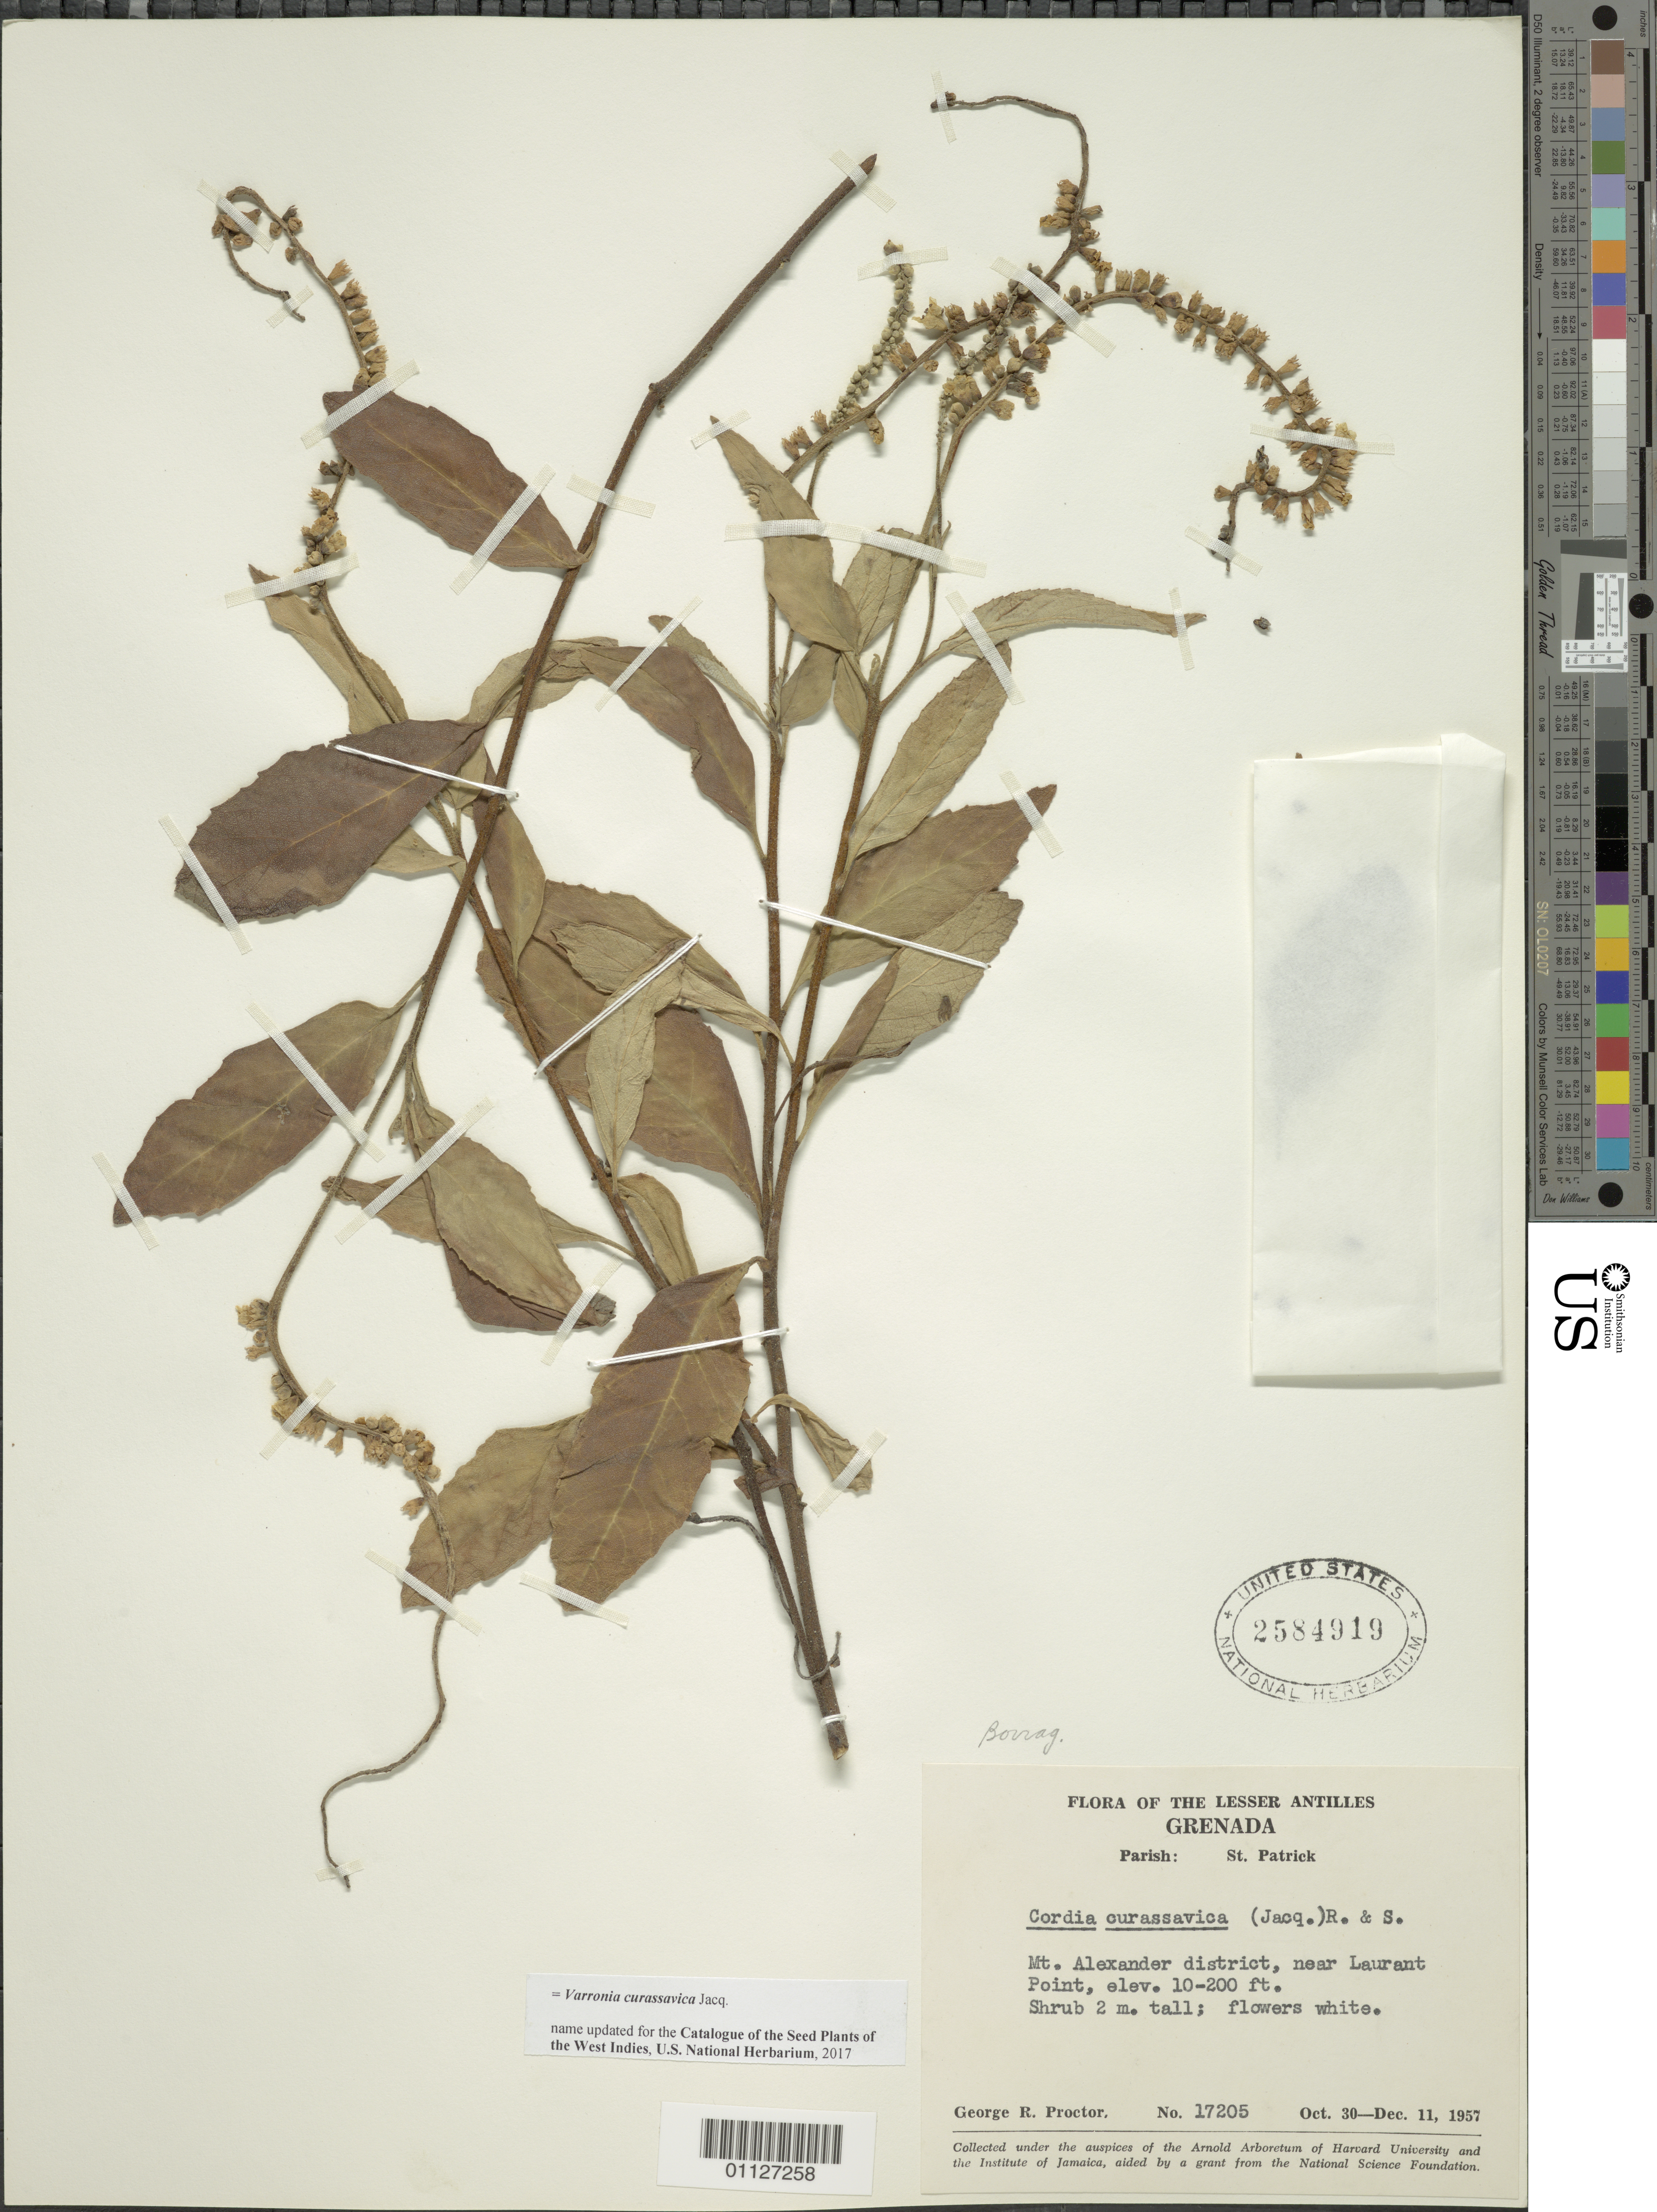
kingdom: Plantae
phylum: Tracheophyta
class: Magnoliopsida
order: Boraginales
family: Cordiaceae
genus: Varronia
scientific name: Varronia curassavica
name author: Jacq.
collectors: G. R. Proctor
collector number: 17205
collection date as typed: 30 Oct 1957 to 11 Dec 1957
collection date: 1957-10-30/1957-12-11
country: Grenada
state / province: Saint Patrick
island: Grenada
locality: Mt. Alexander district, near Laurant Point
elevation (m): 3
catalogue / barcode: US 2584919